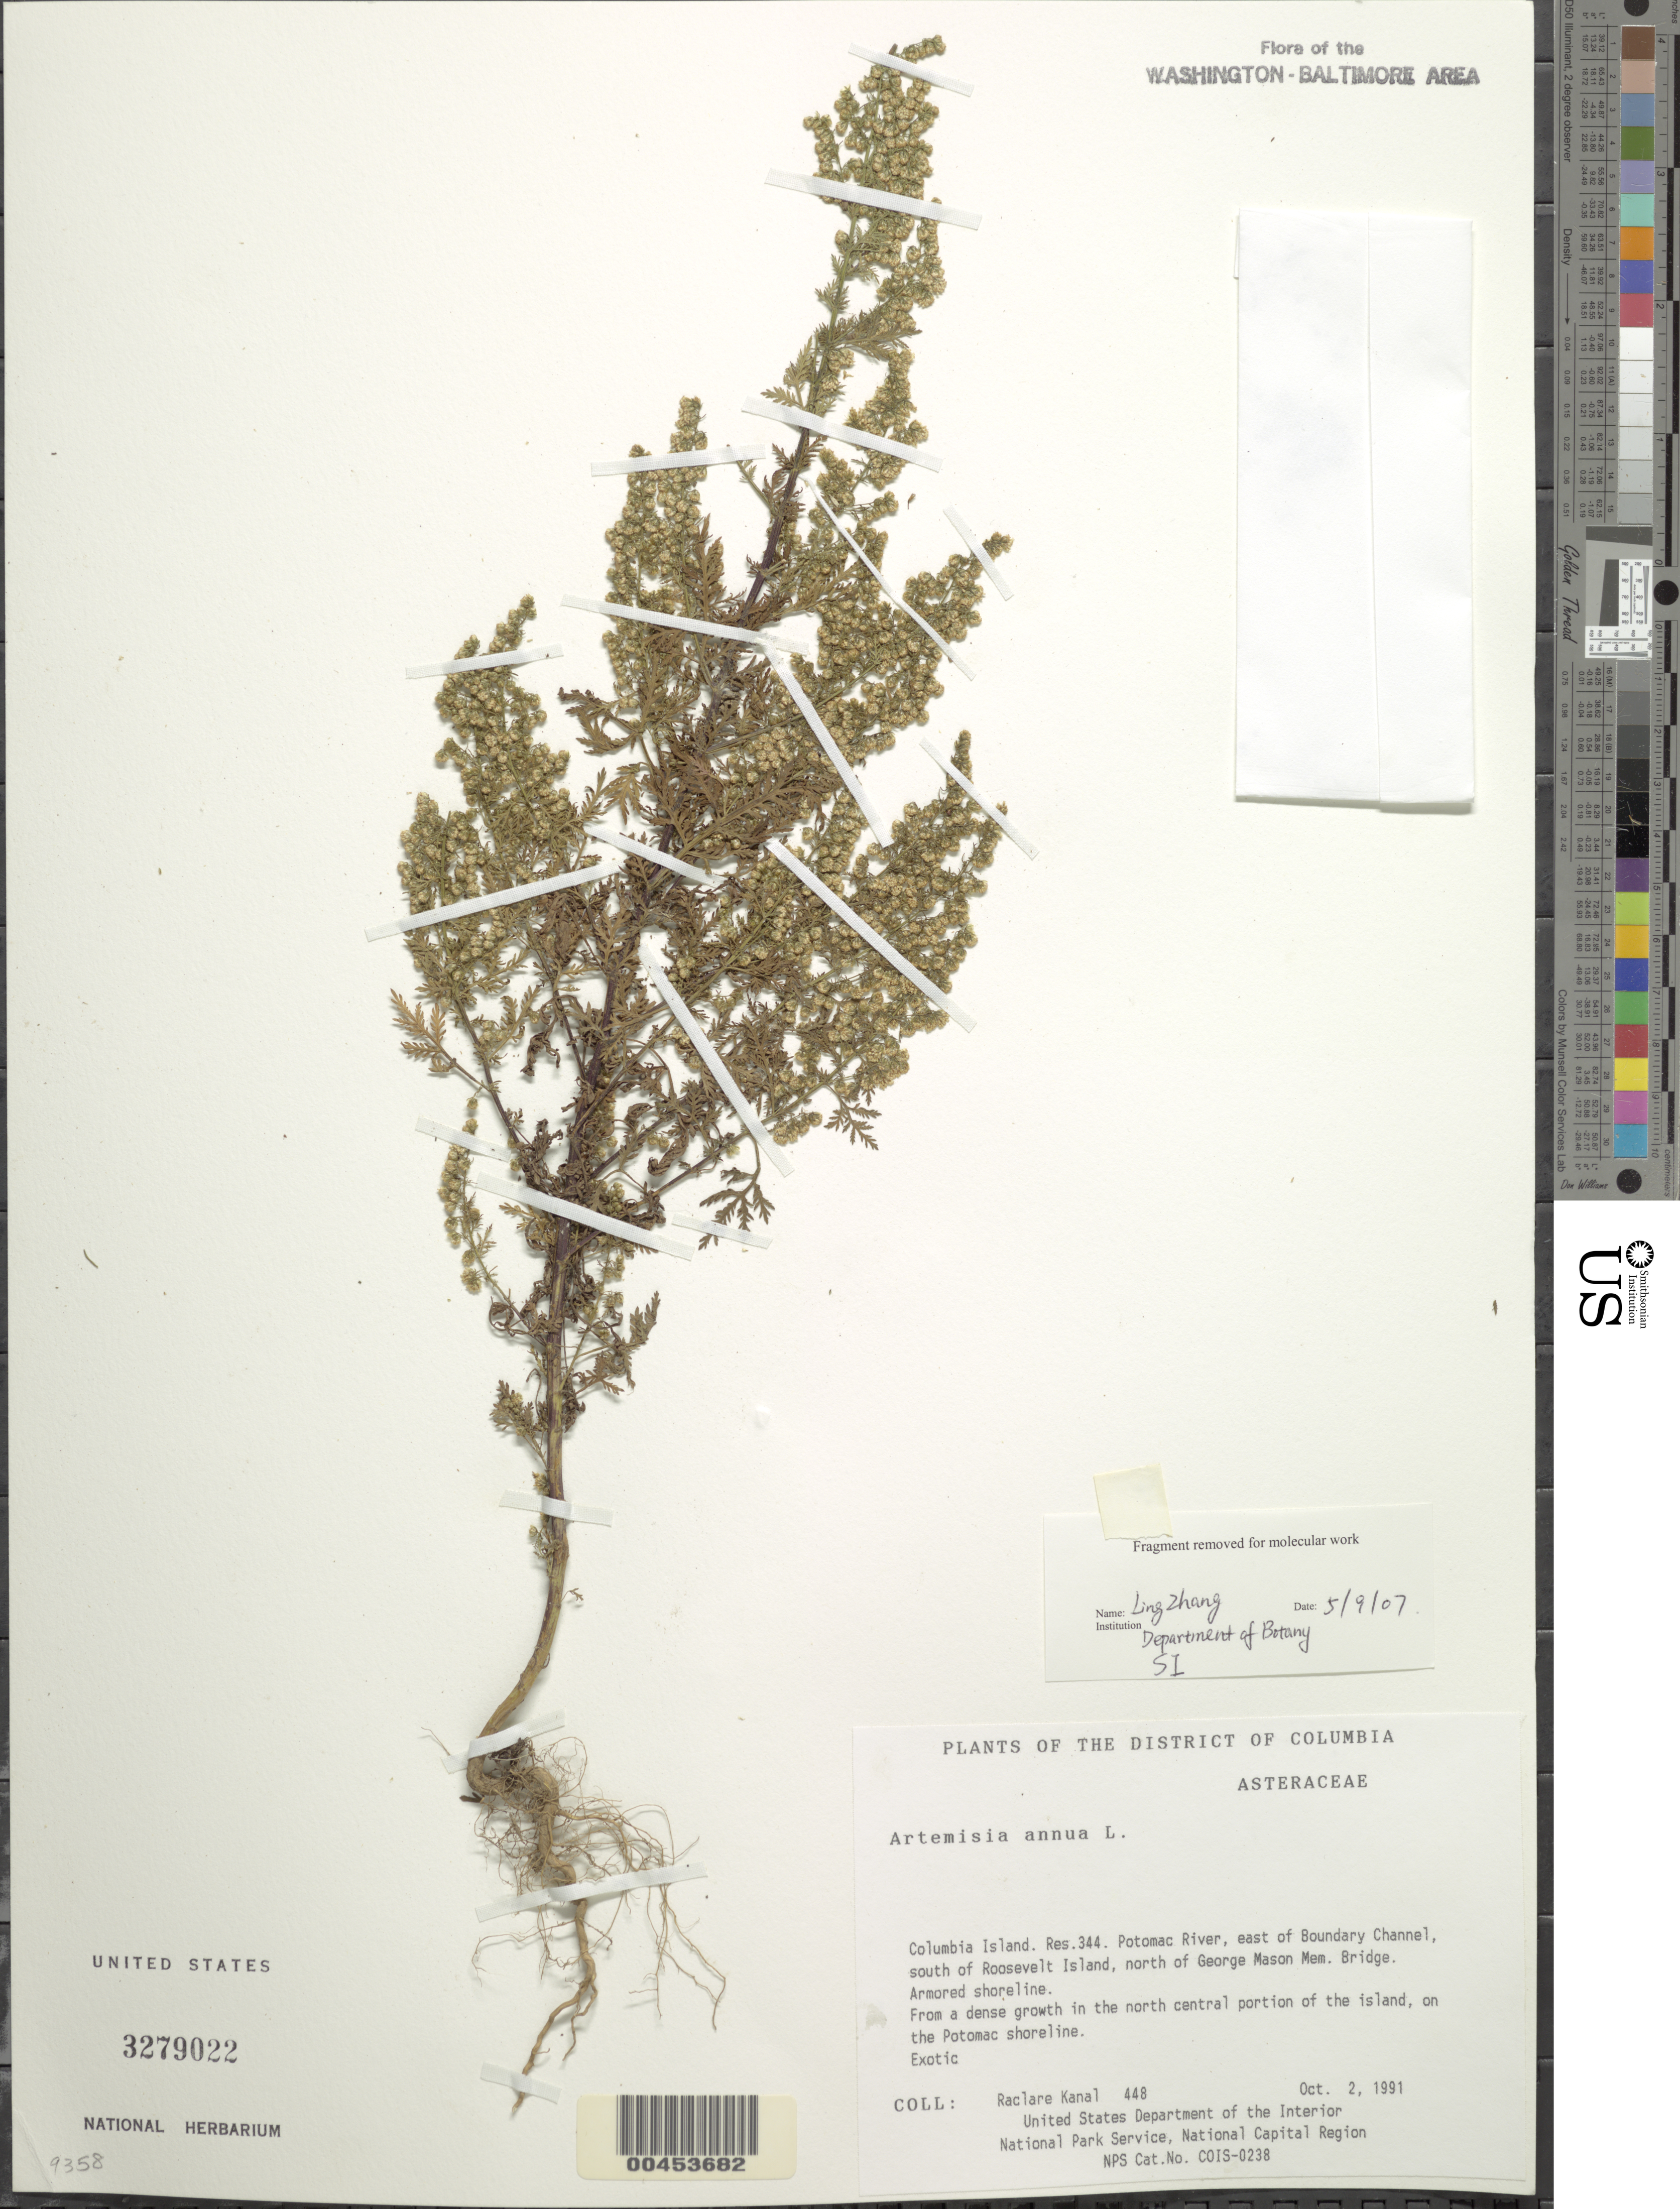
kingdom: Plantae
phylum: Tracheophyta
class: Magnoliopsida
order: Asterales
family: Asteraceae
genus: Artemisia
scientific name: Artemisia annua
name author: L.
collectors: R. Kanal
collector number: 448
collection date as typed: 02 Oct 1991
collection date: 1991-10-02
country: United States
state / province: District of Columbia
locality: Columbia Island, Res 344, Potomac River, E of Boundary Channel, S of Roosevelt Island, N of George Mason Mem Bridge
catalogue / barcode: US 3279022